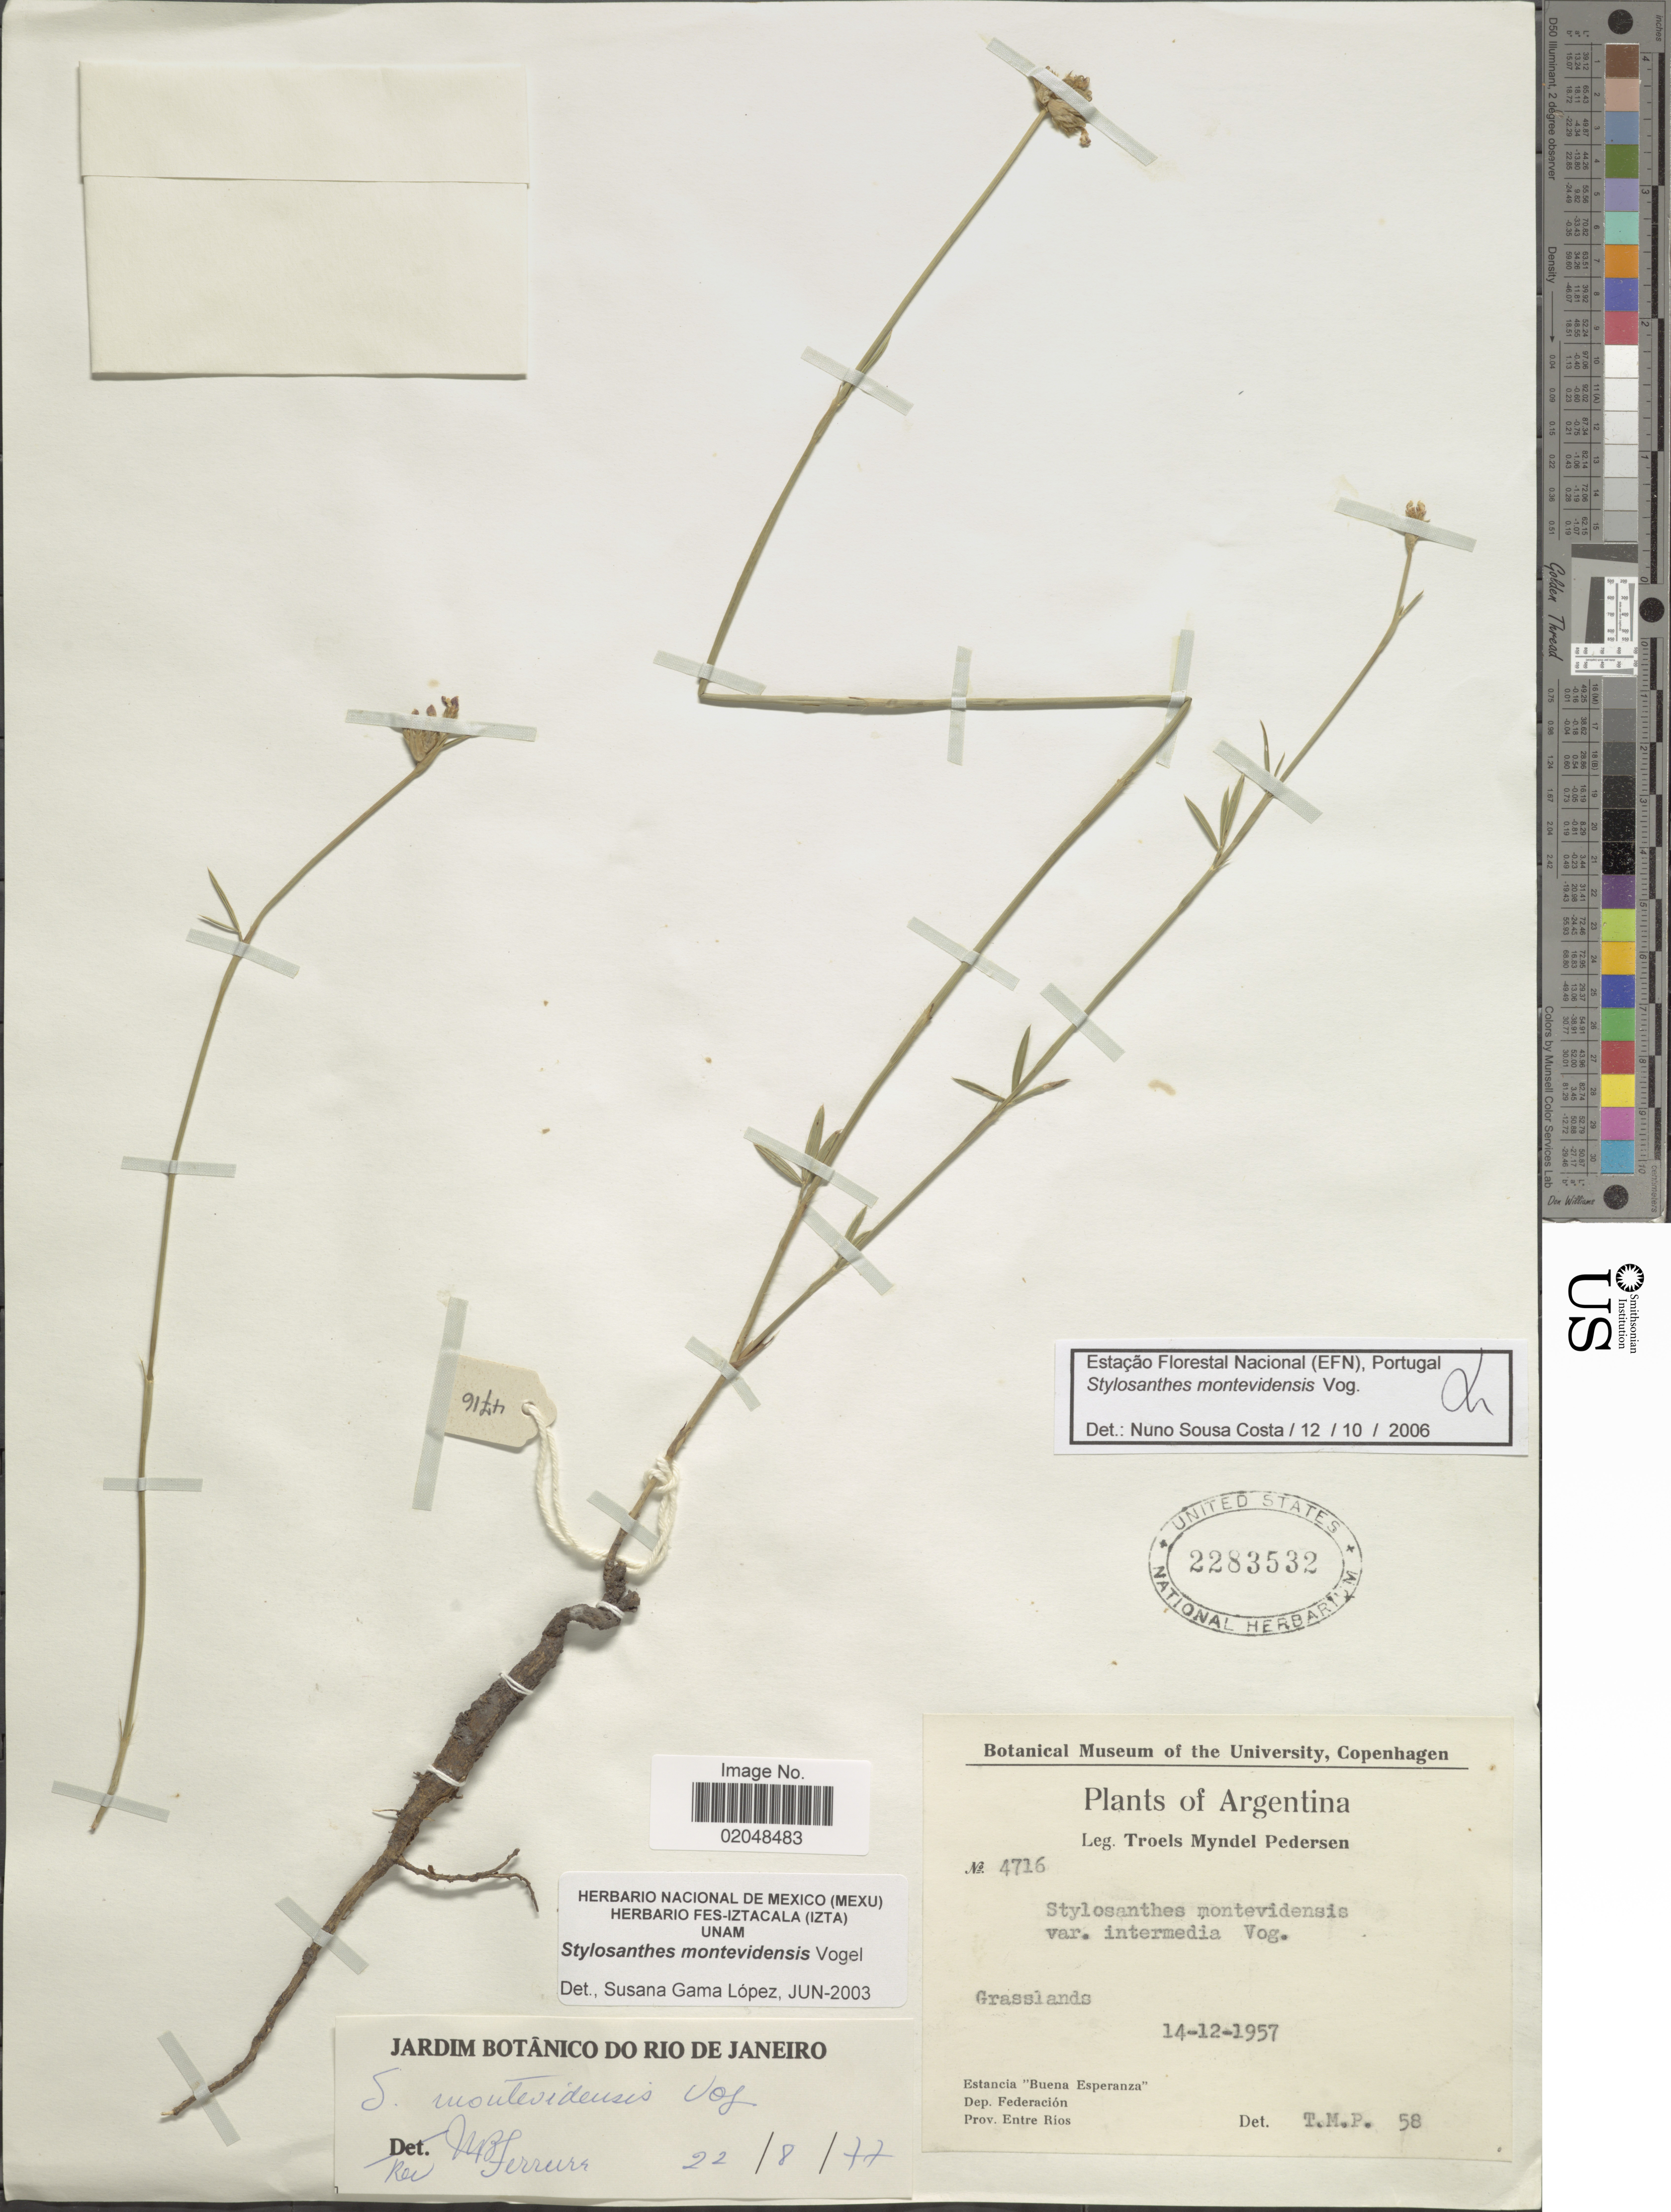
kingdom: Plantae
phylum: Tracheophyta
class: Magnoliopsida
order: Fabales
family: Fabaceae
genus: Stylosanthes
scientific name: Stylosanthes montevidensis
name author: Vogel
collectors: T. Pederson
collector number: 4716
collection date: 1957-12-14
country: Argentina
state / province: Entre Rios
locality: Grasslands, estancia "Buena Esperanza", Dep. Federacion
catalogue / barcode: US 2283532